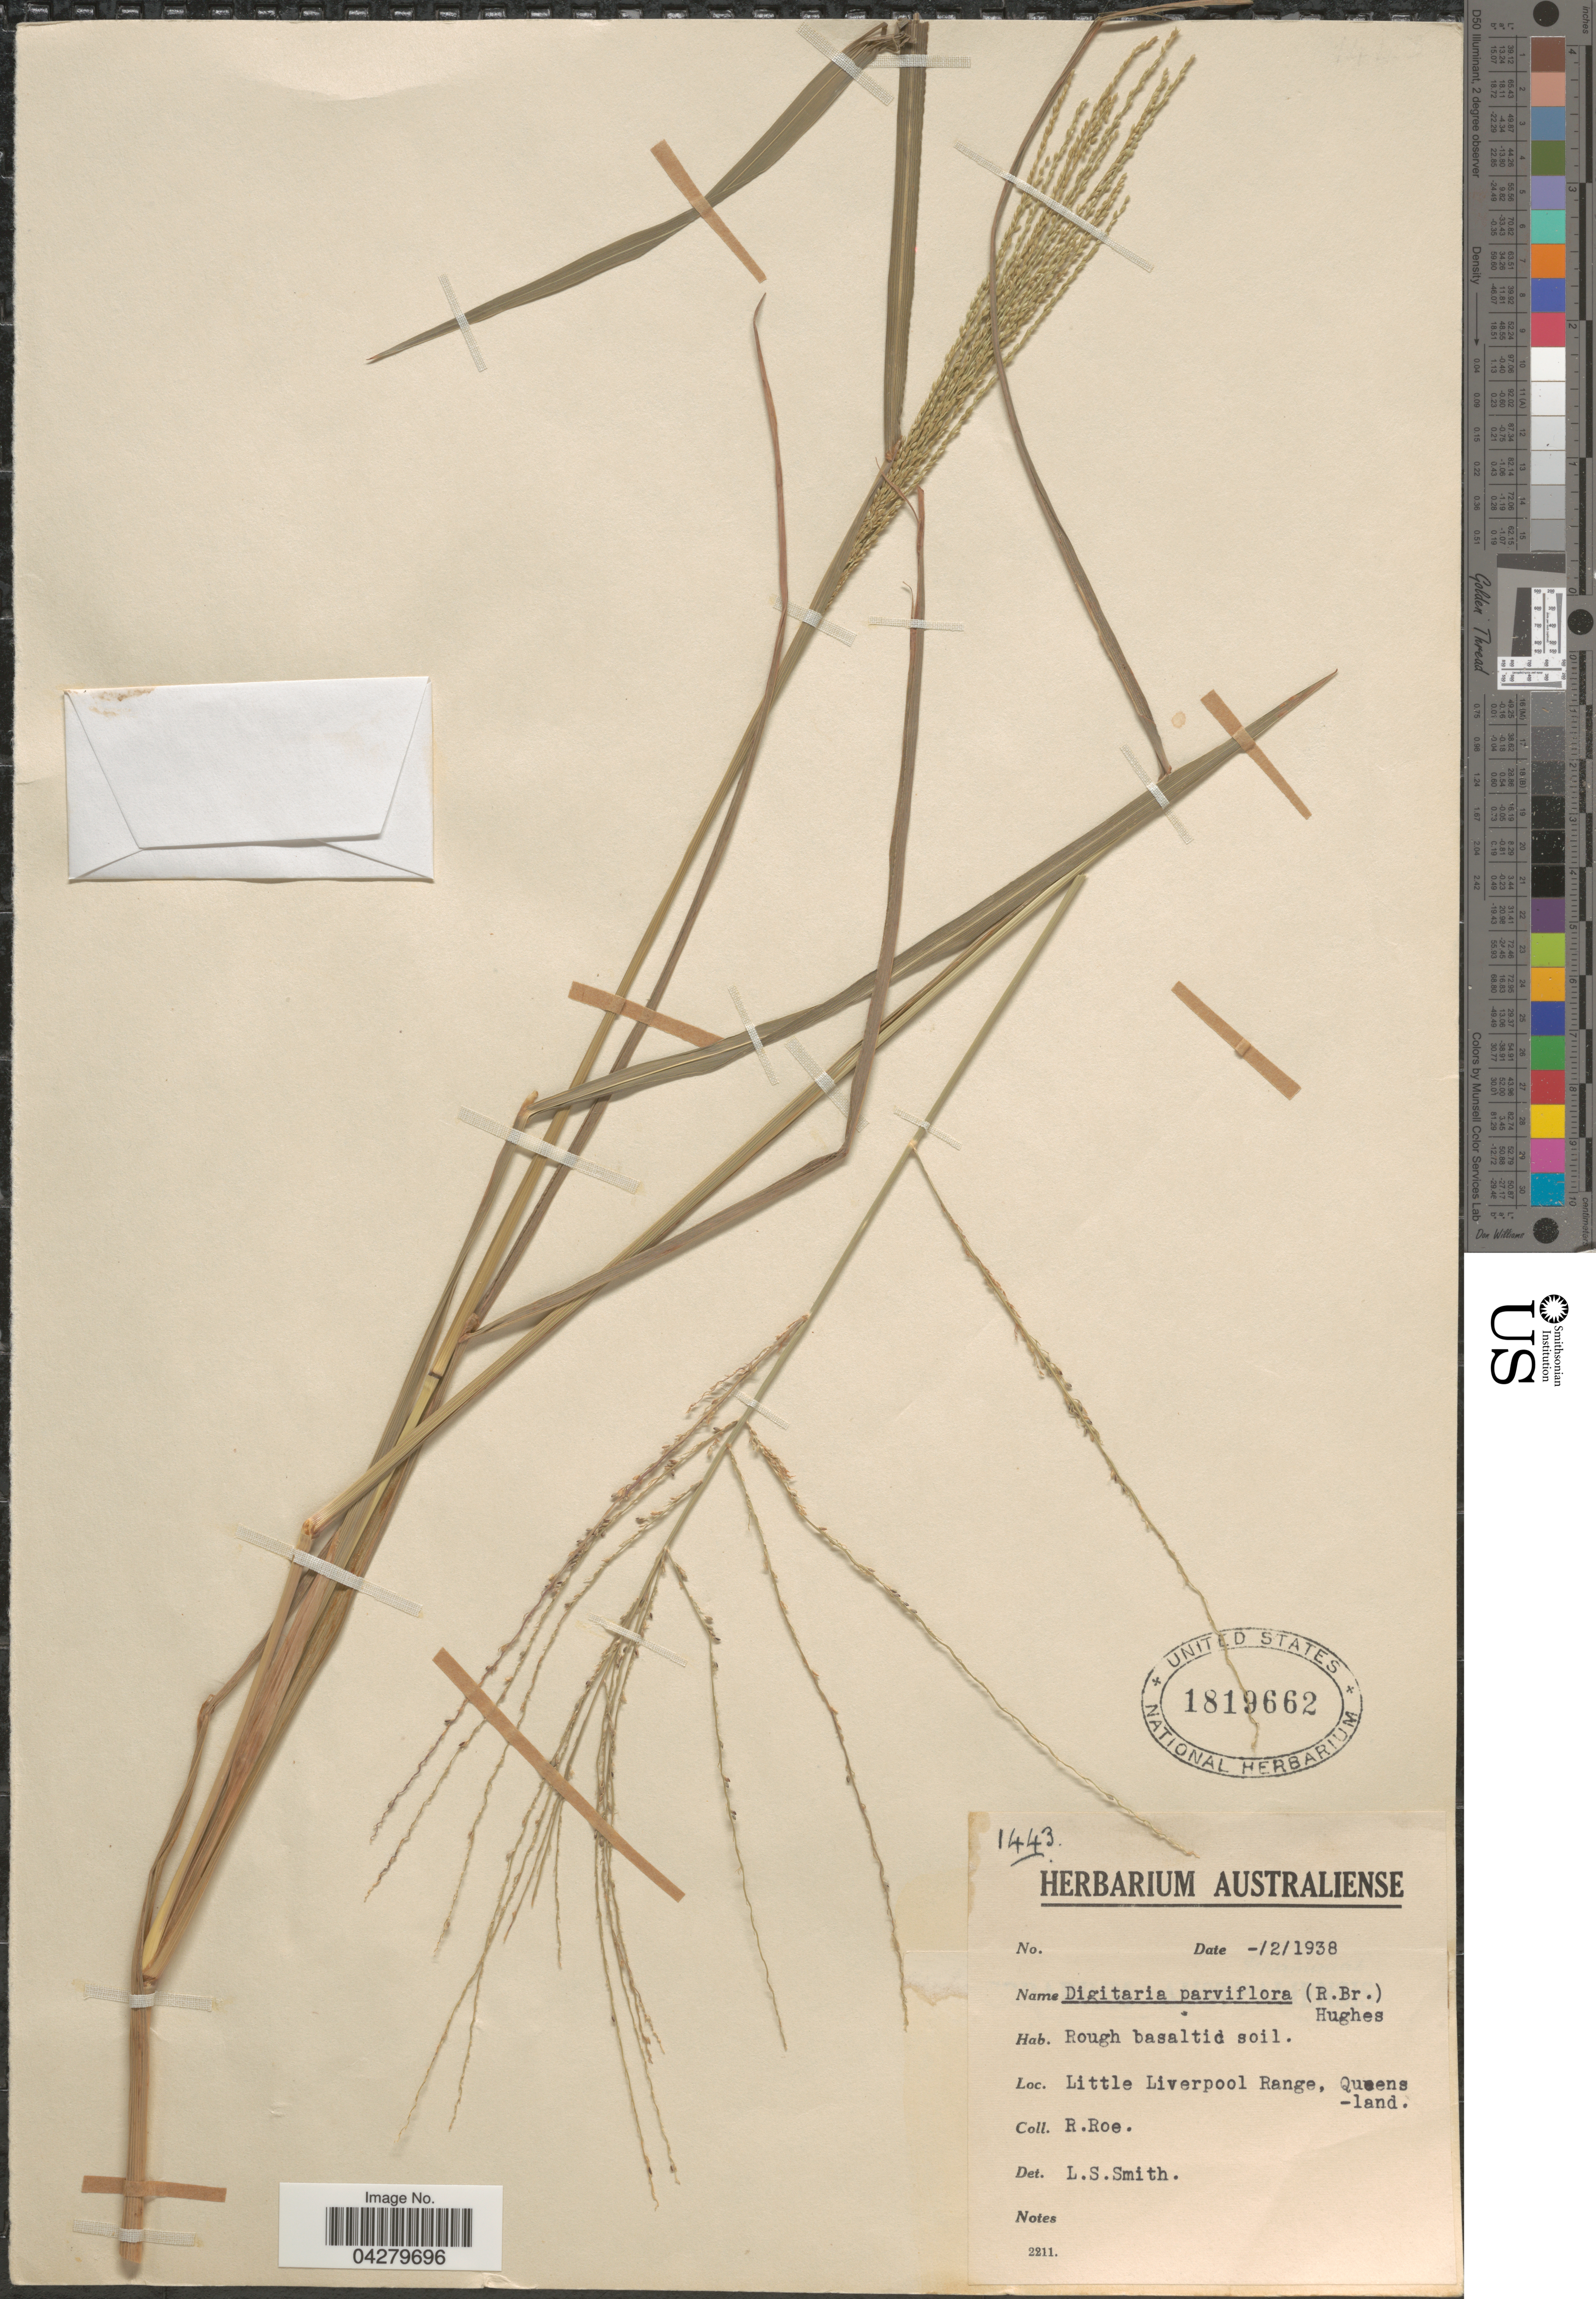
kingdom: Plantae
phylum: Tracheophyta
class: Liliopsida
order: Poales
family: Poaceae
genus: Digitaria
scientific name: Digitaria parviflora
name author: (R. Br.) Hughes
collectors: R. Roe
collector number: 1443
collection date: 1938-02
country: Australia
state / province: Queensland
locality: Little Liverpool Range.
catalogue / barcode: US 1819662